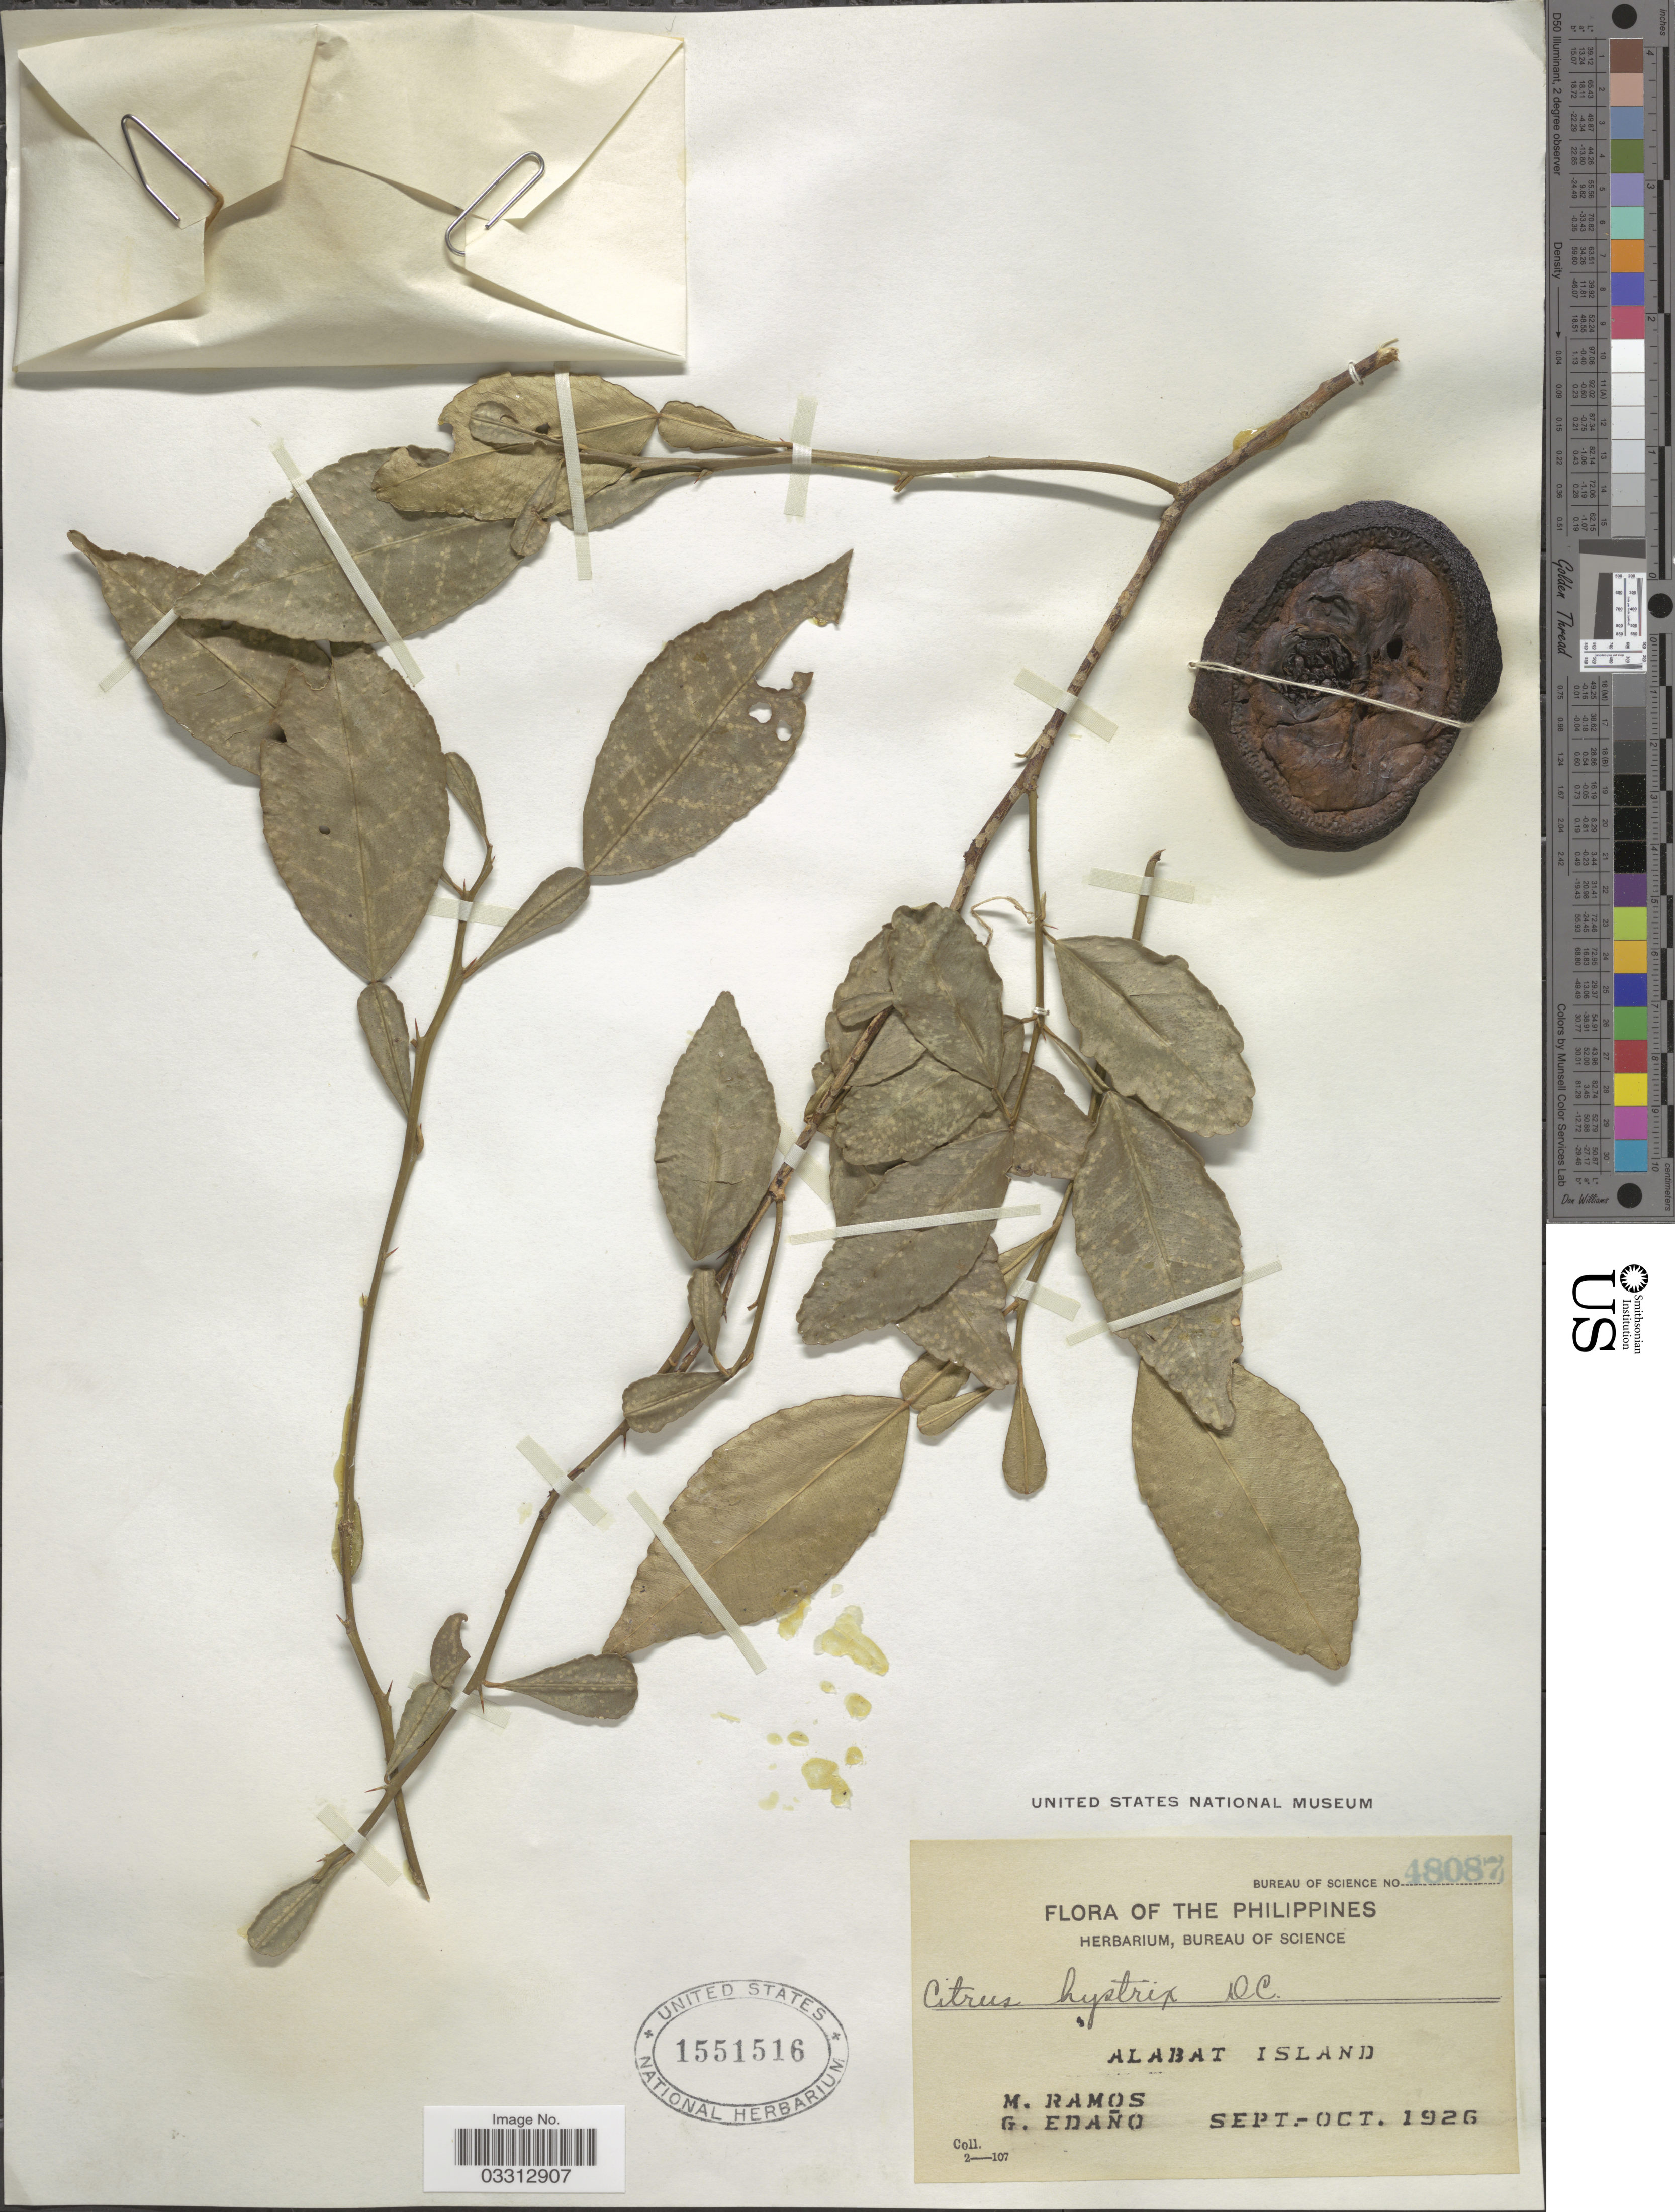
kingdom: Plantae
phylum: Tracheophyta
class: Magnoliopsida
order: Sapindales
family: Rutaceae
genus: Citrus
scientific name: Citrus hystrix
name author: DC.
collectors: M. Ramos & G. Edaño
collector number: Bureau of Science 48087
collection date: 1926-09/1926-10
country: Philippines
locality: Alabat Island.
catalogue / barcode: US 1551516